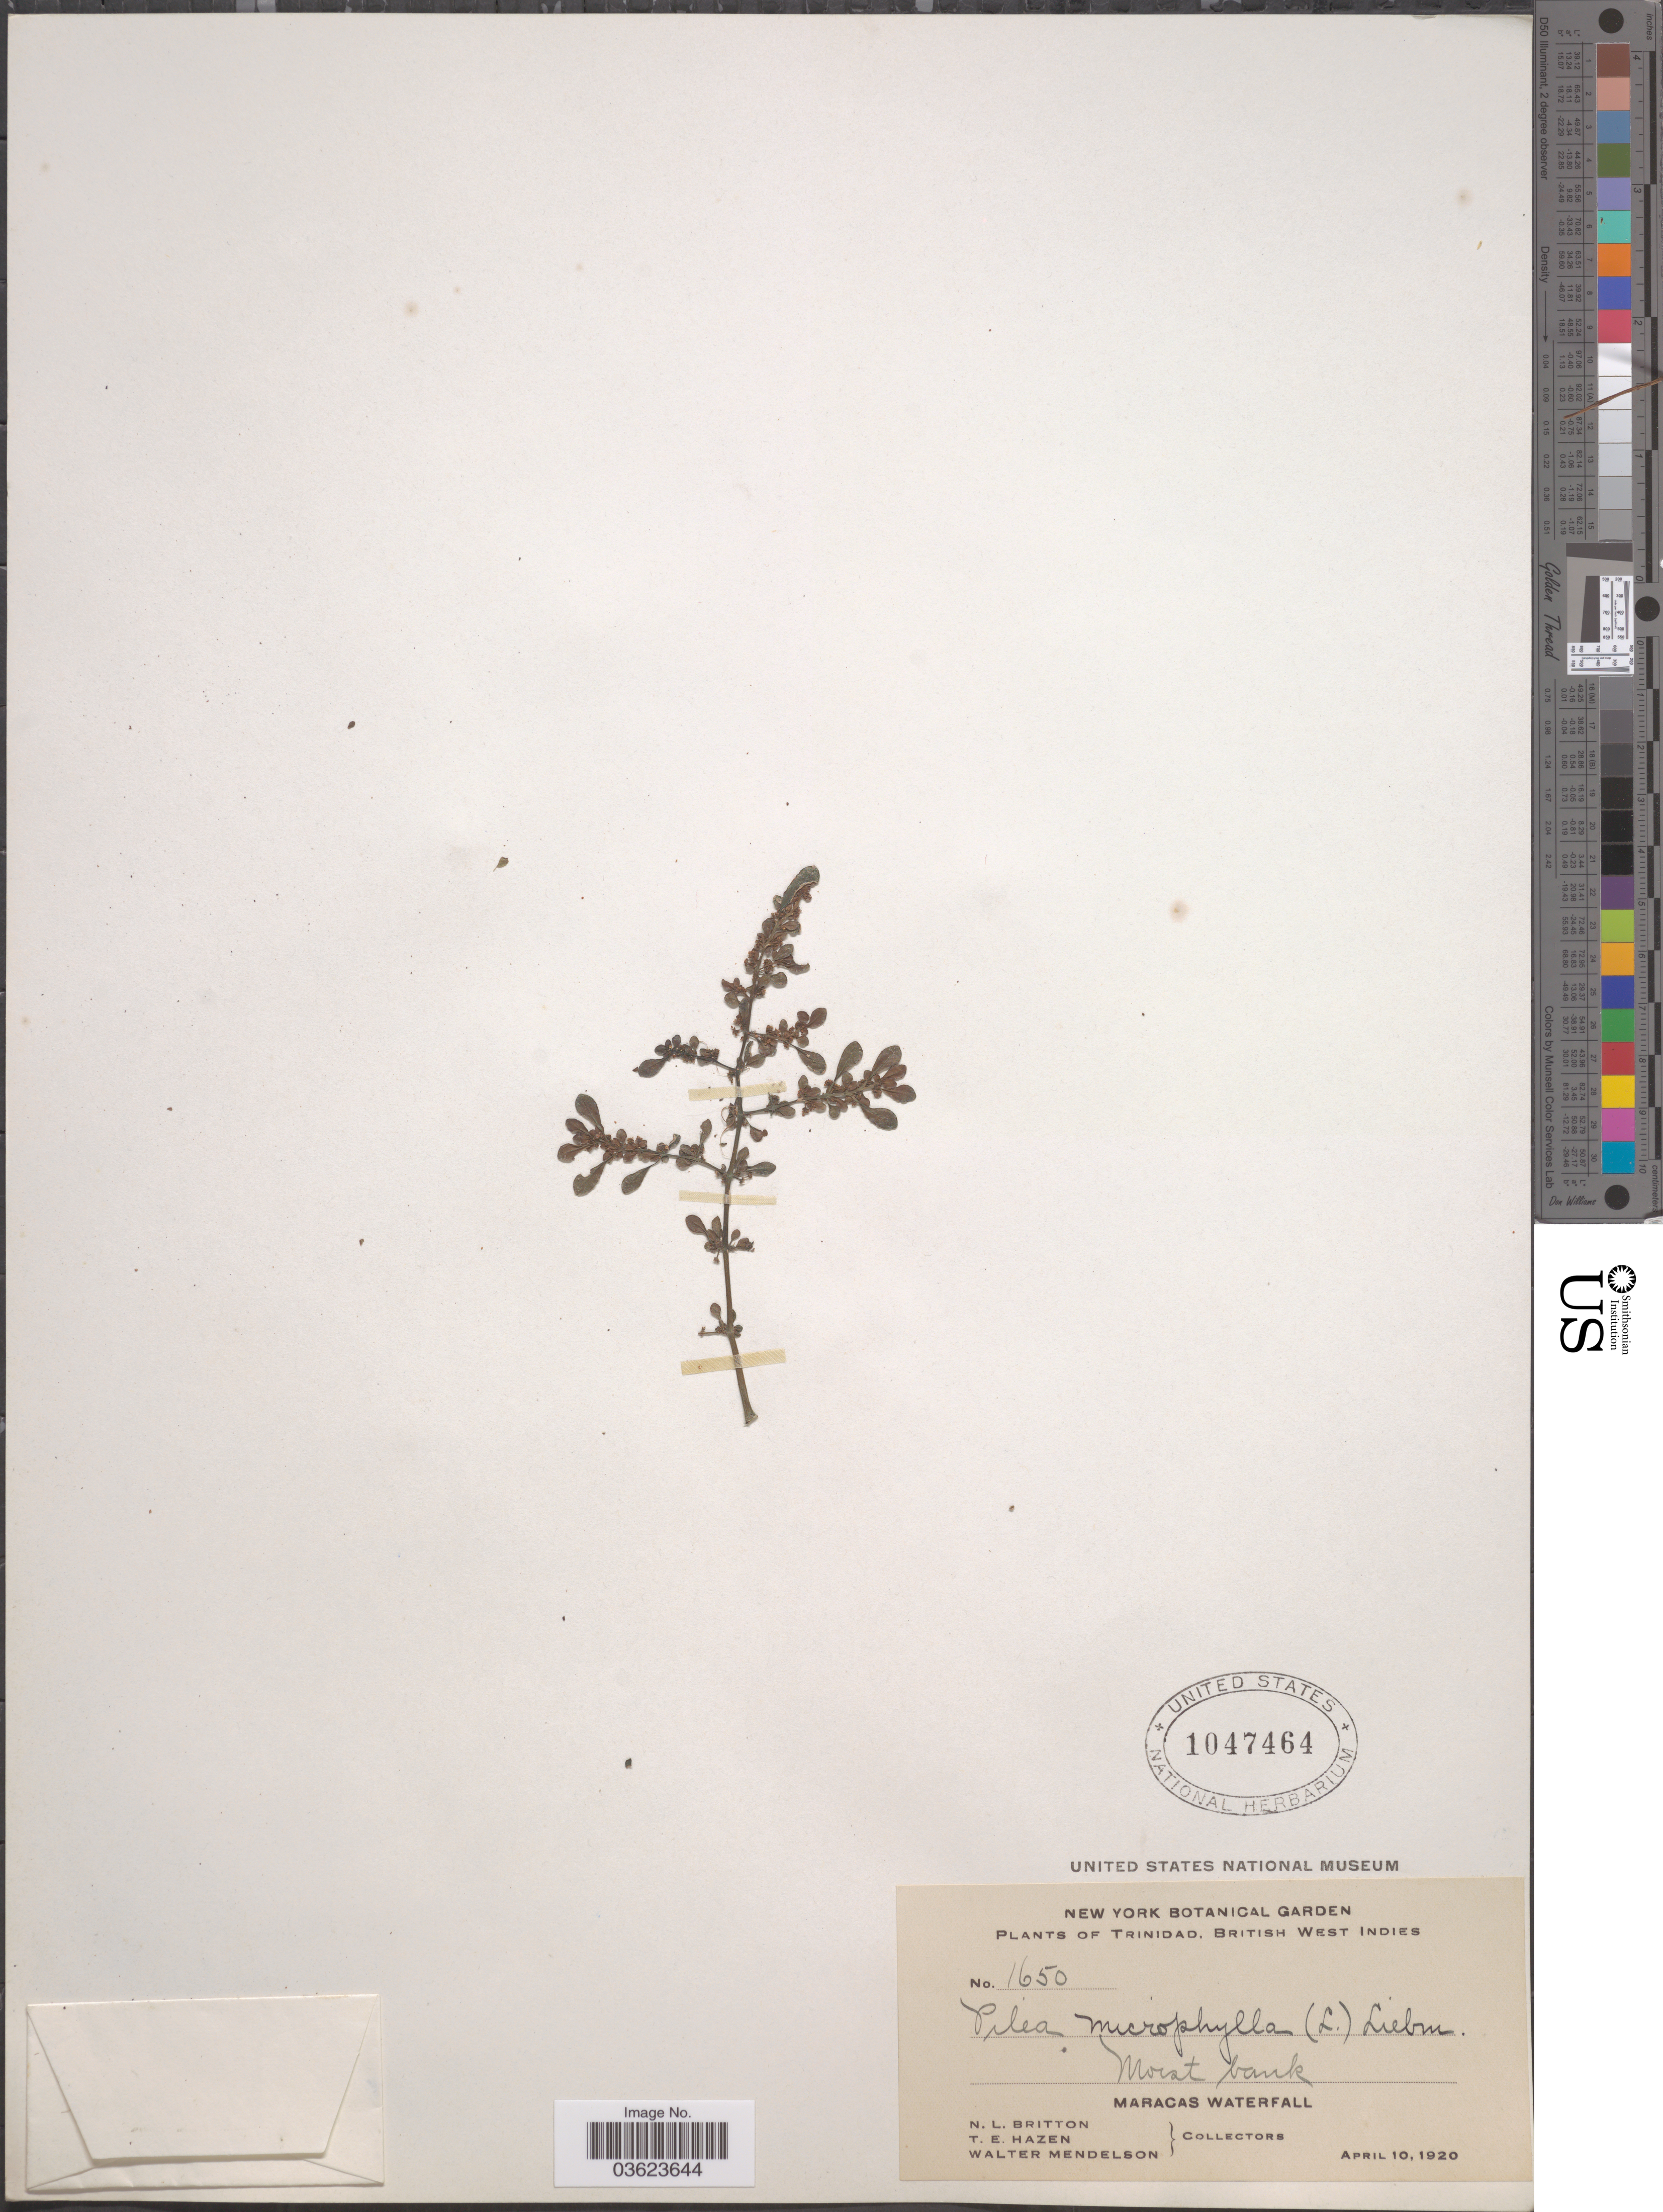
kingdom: Plantae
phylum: Tracheophyta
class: Magnoliopsida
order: Rosales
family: Urticaceae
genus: Pilea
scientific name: Pilea microphylla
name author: (L.) Liebm.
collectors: N. Britton, T. E. Hazen & W. Mendelson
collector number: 1650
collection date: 1920-04-10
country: Trinidad and Tobago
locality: Trinidad, British West Indies. Maracas Waterfall.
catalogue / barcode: US 1047464